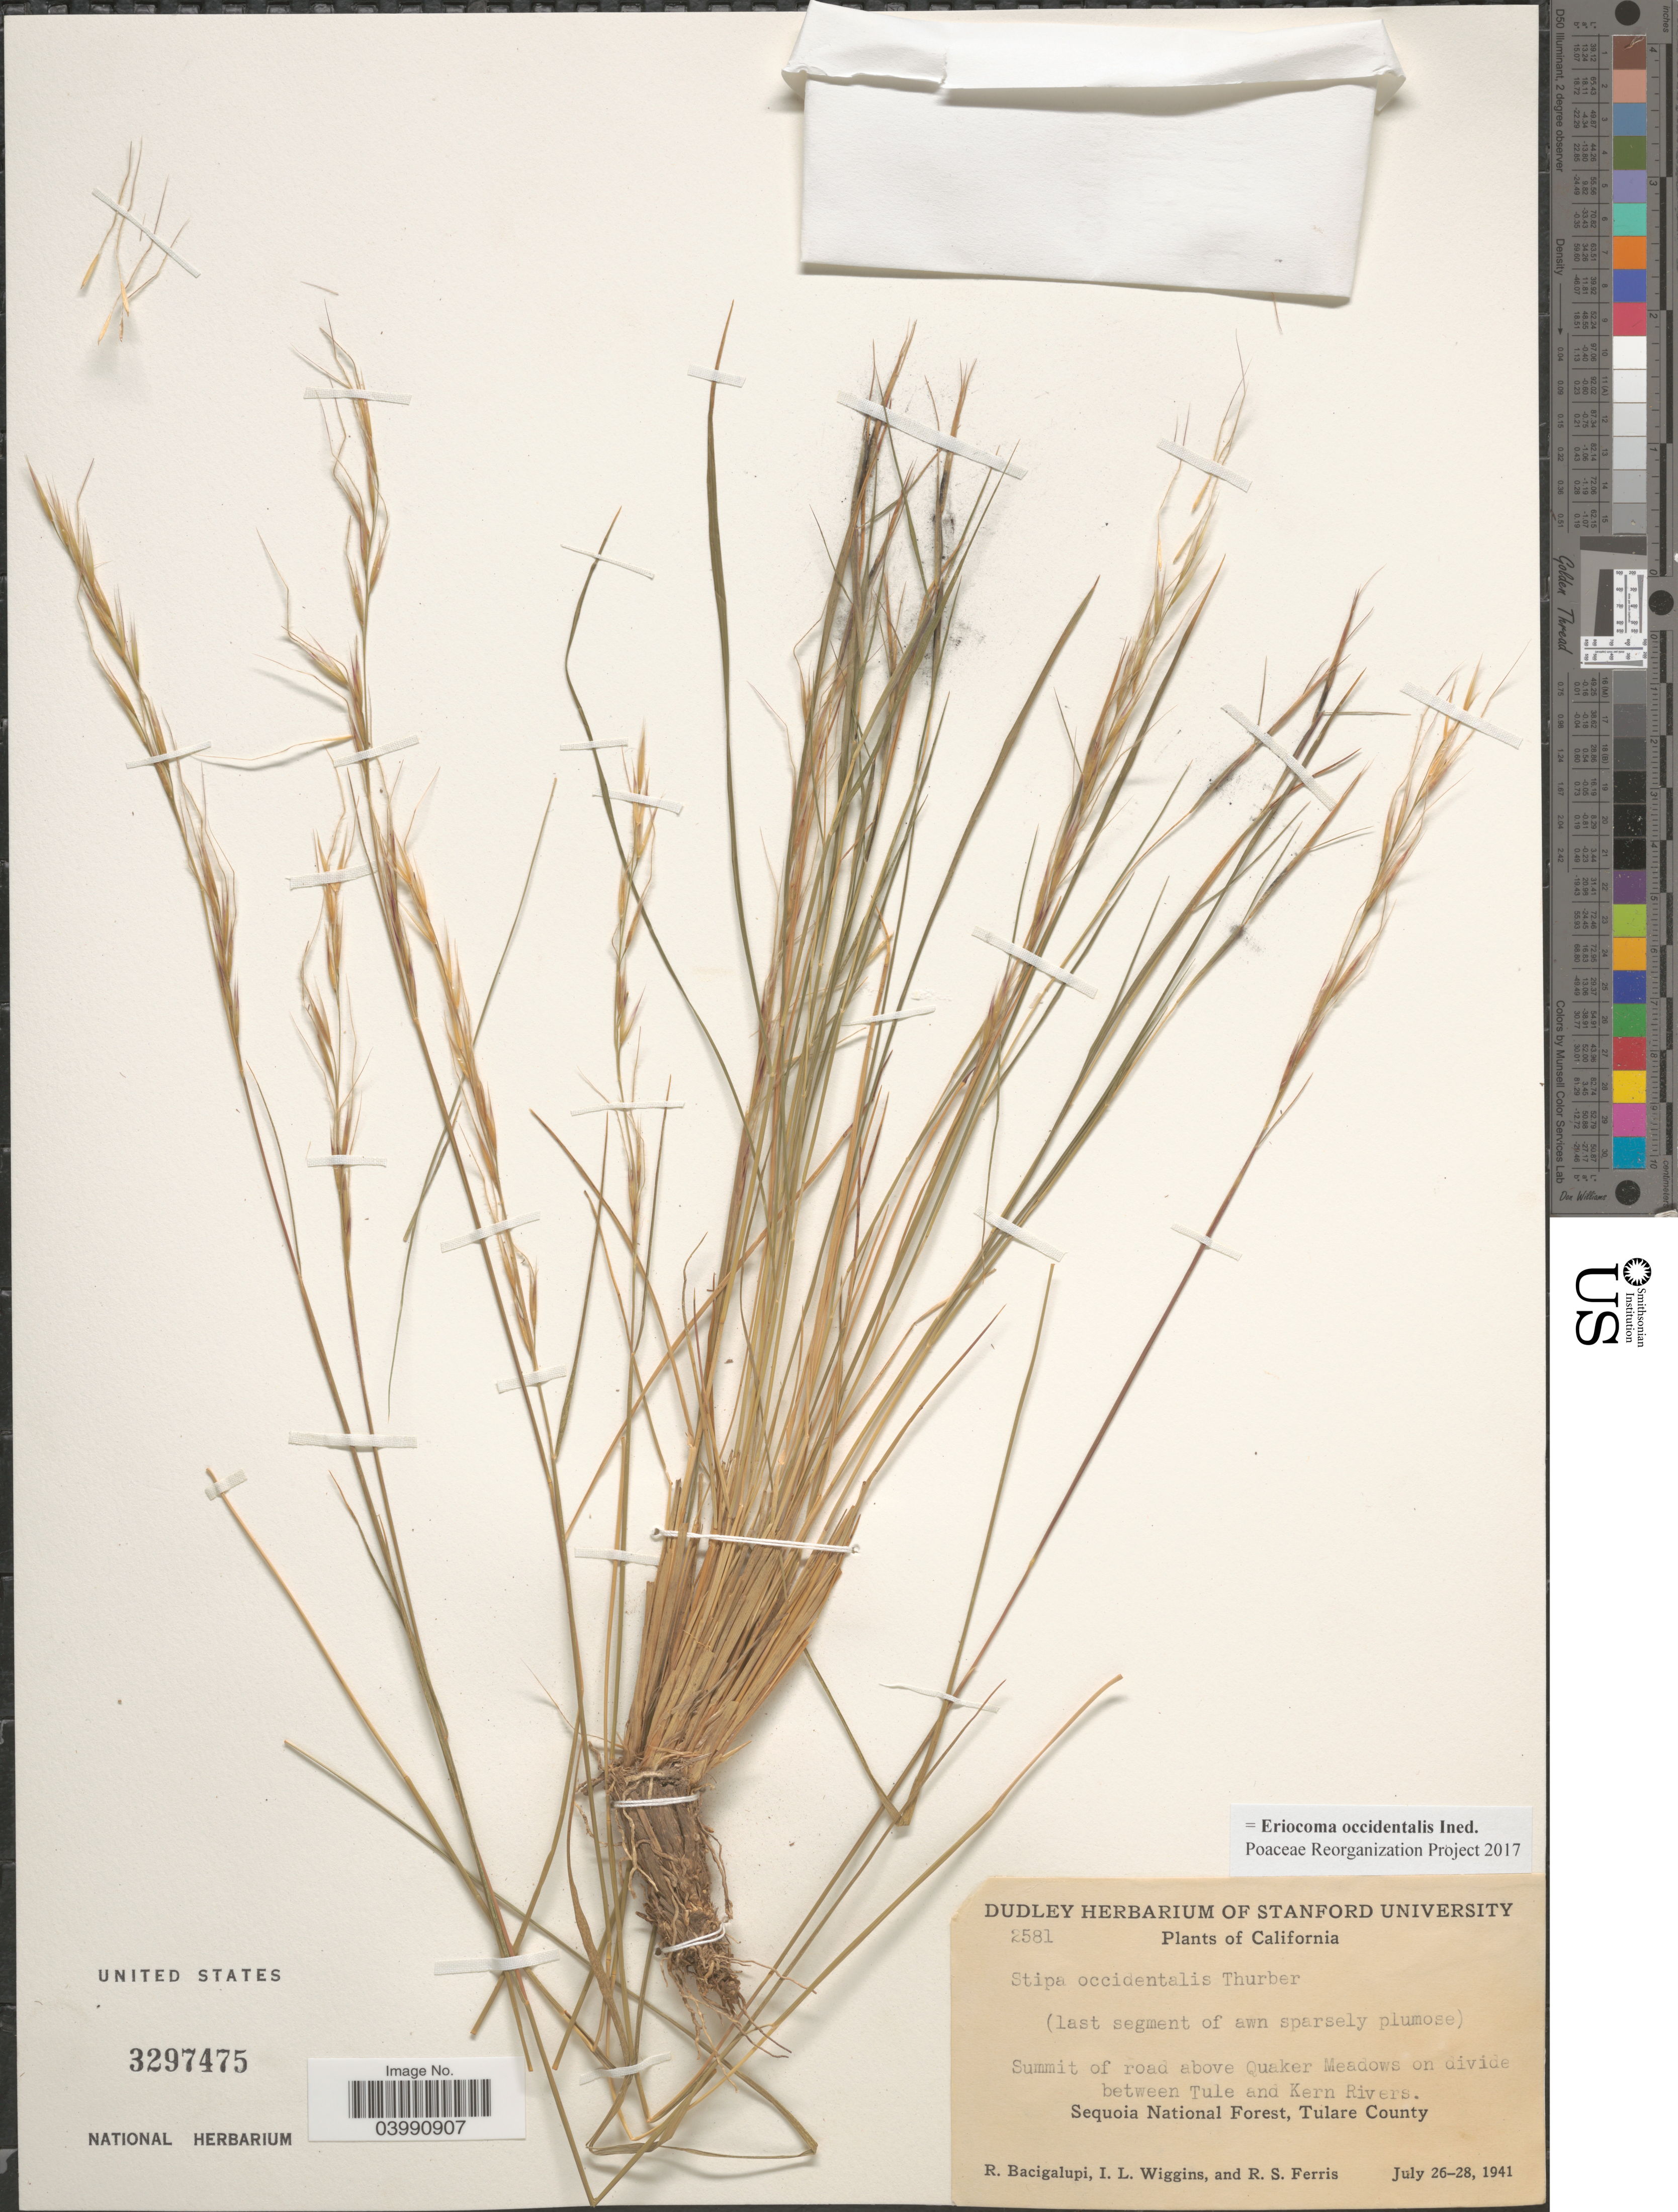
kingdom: Plantae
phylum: Tracheophyta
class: Liliopsida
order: Poales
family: Poaceae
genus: Eriocoma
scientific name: Eriocoma occidentalis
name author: (Thurb. ex S. Watson) Romasch.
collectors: R. Bacigalupi, I. L. Wiggins & R. S. Ferris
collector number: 2581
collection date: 1941-07-26/1941-07-28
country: United States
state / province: California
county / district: Tulare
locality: Summit of road above Quaker Meadows on divide between Tule and Kern Rivers. Sequoia National Forest, Tulare County.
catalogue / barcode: US 3297475